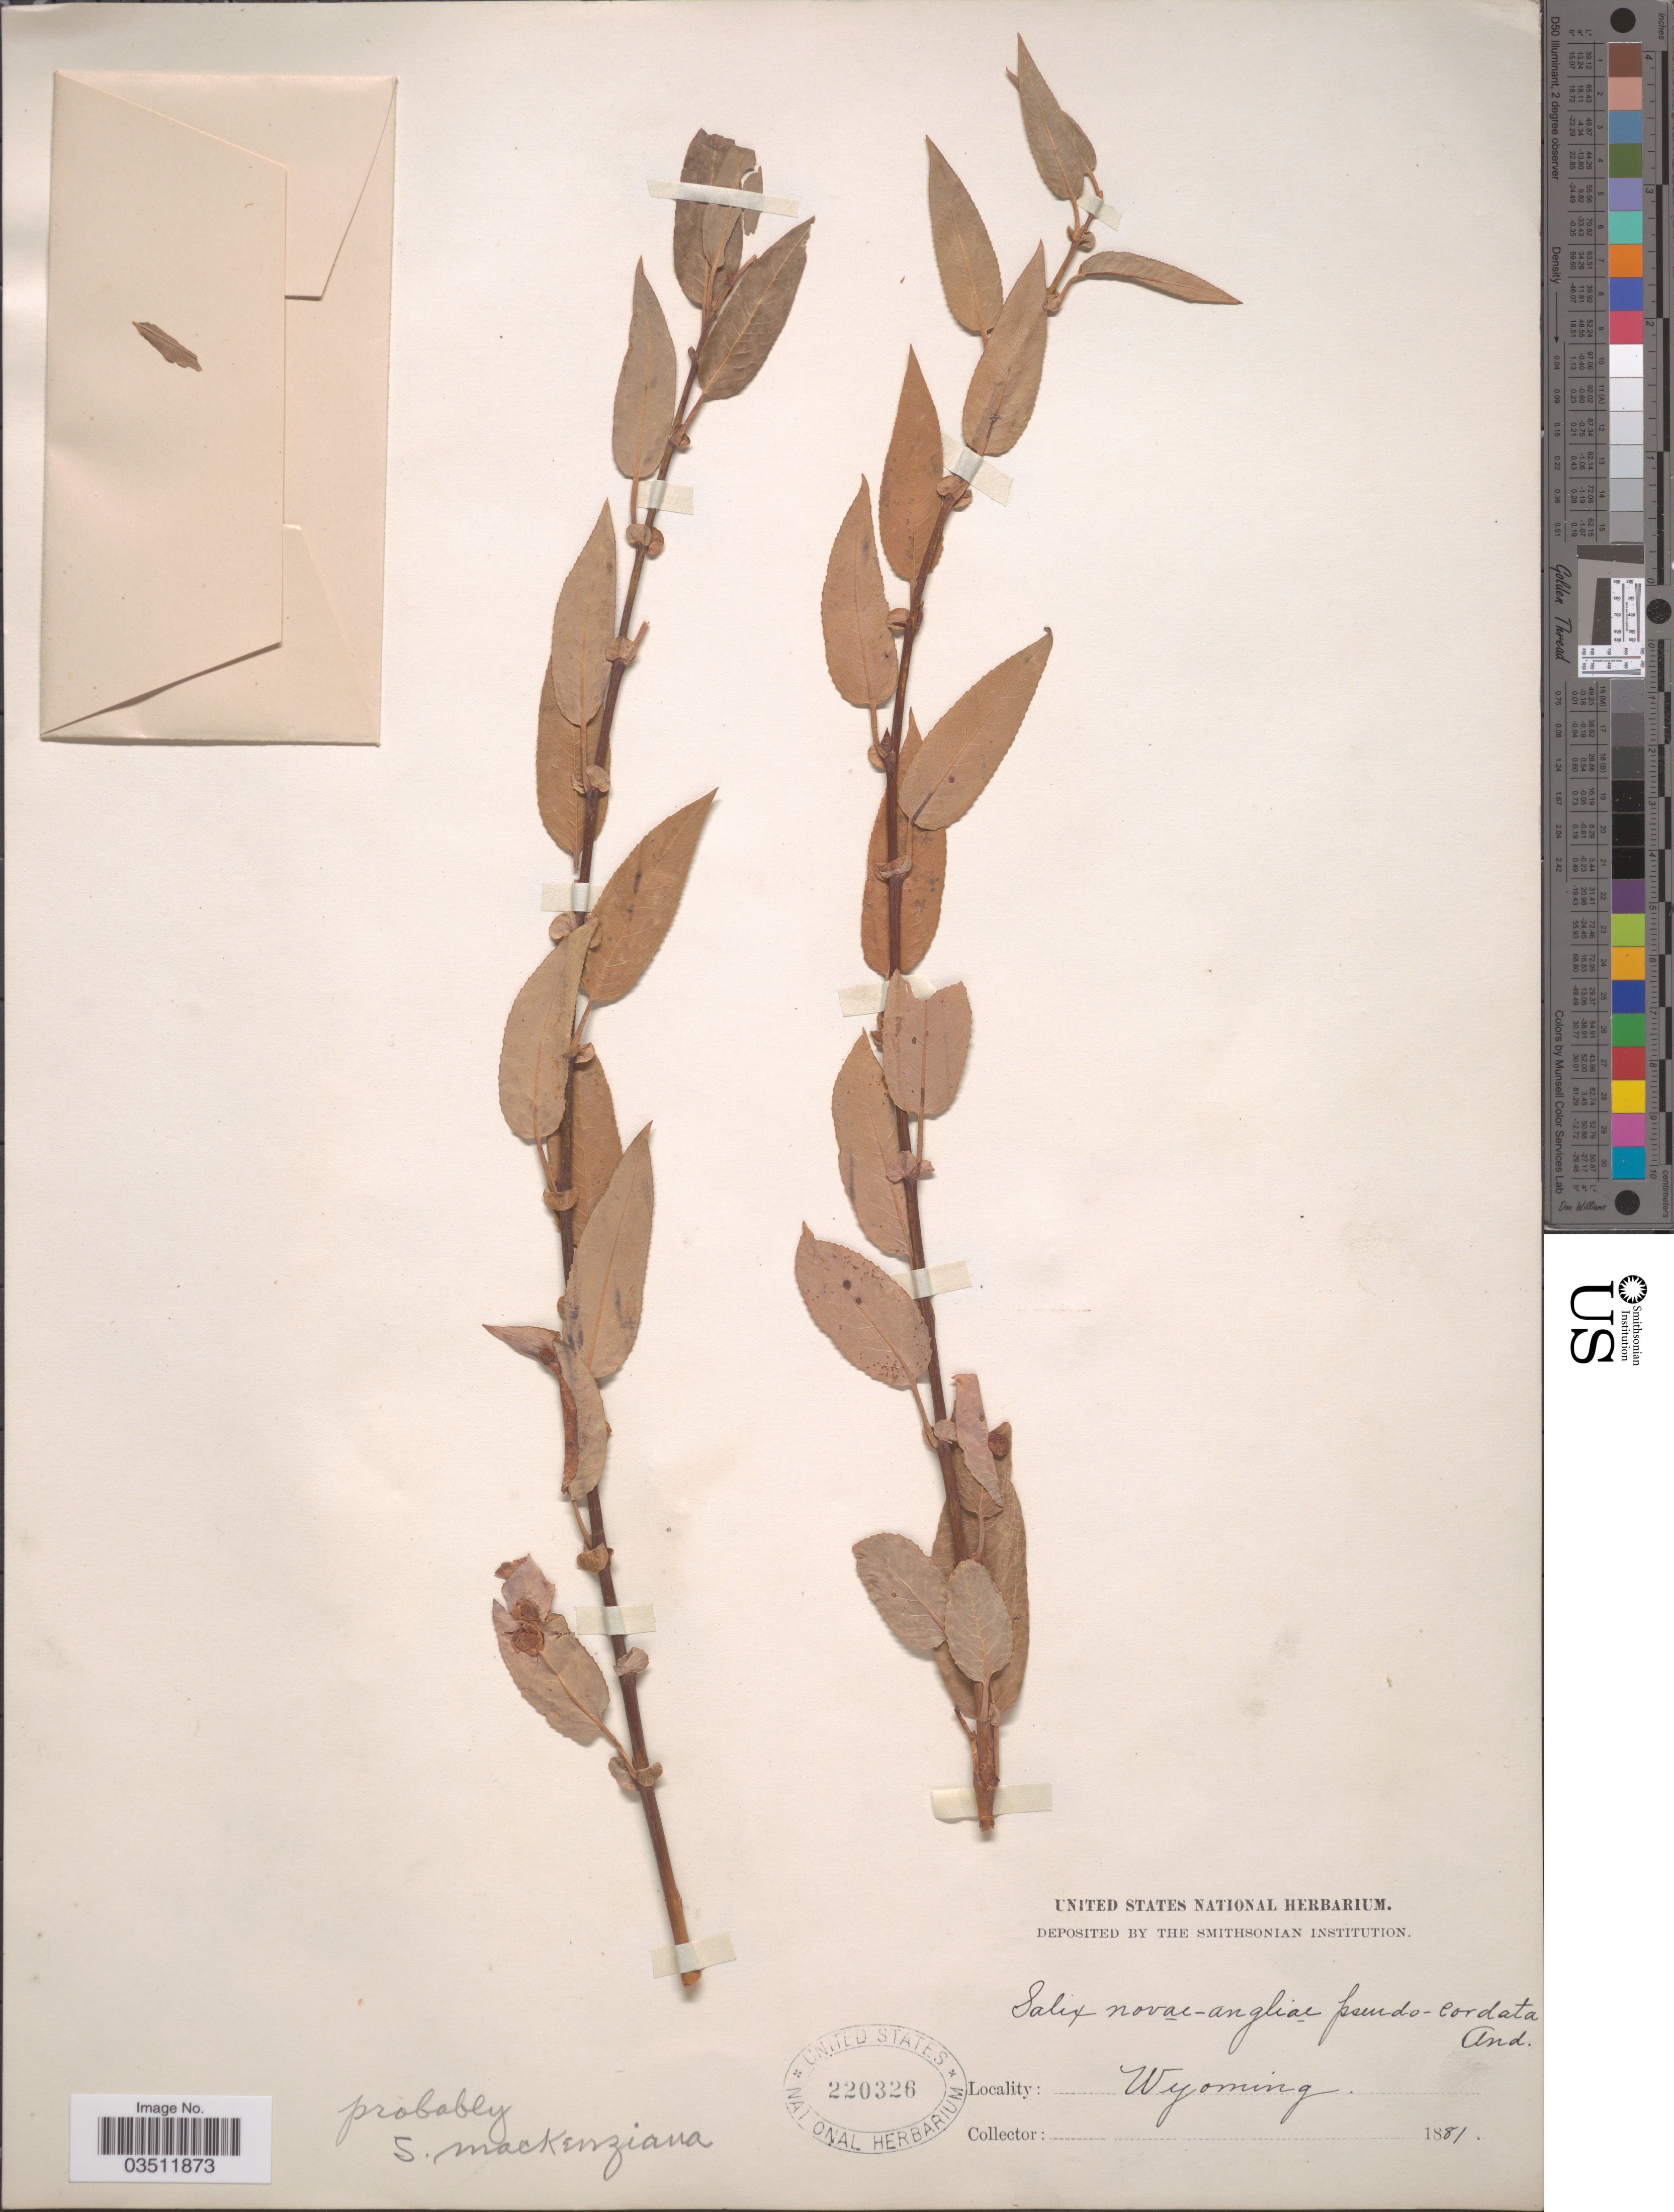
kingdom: Plantae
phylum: Tracheophyta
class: Magnoliopsida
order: Malpighiales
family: Salicaceae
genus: Salix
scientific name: Salix mackenziana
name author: (Hook.) Barratt ex Hook.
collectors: ex herb. United States National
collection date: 1881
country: United States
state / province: Wyoming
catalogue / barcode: US 220326